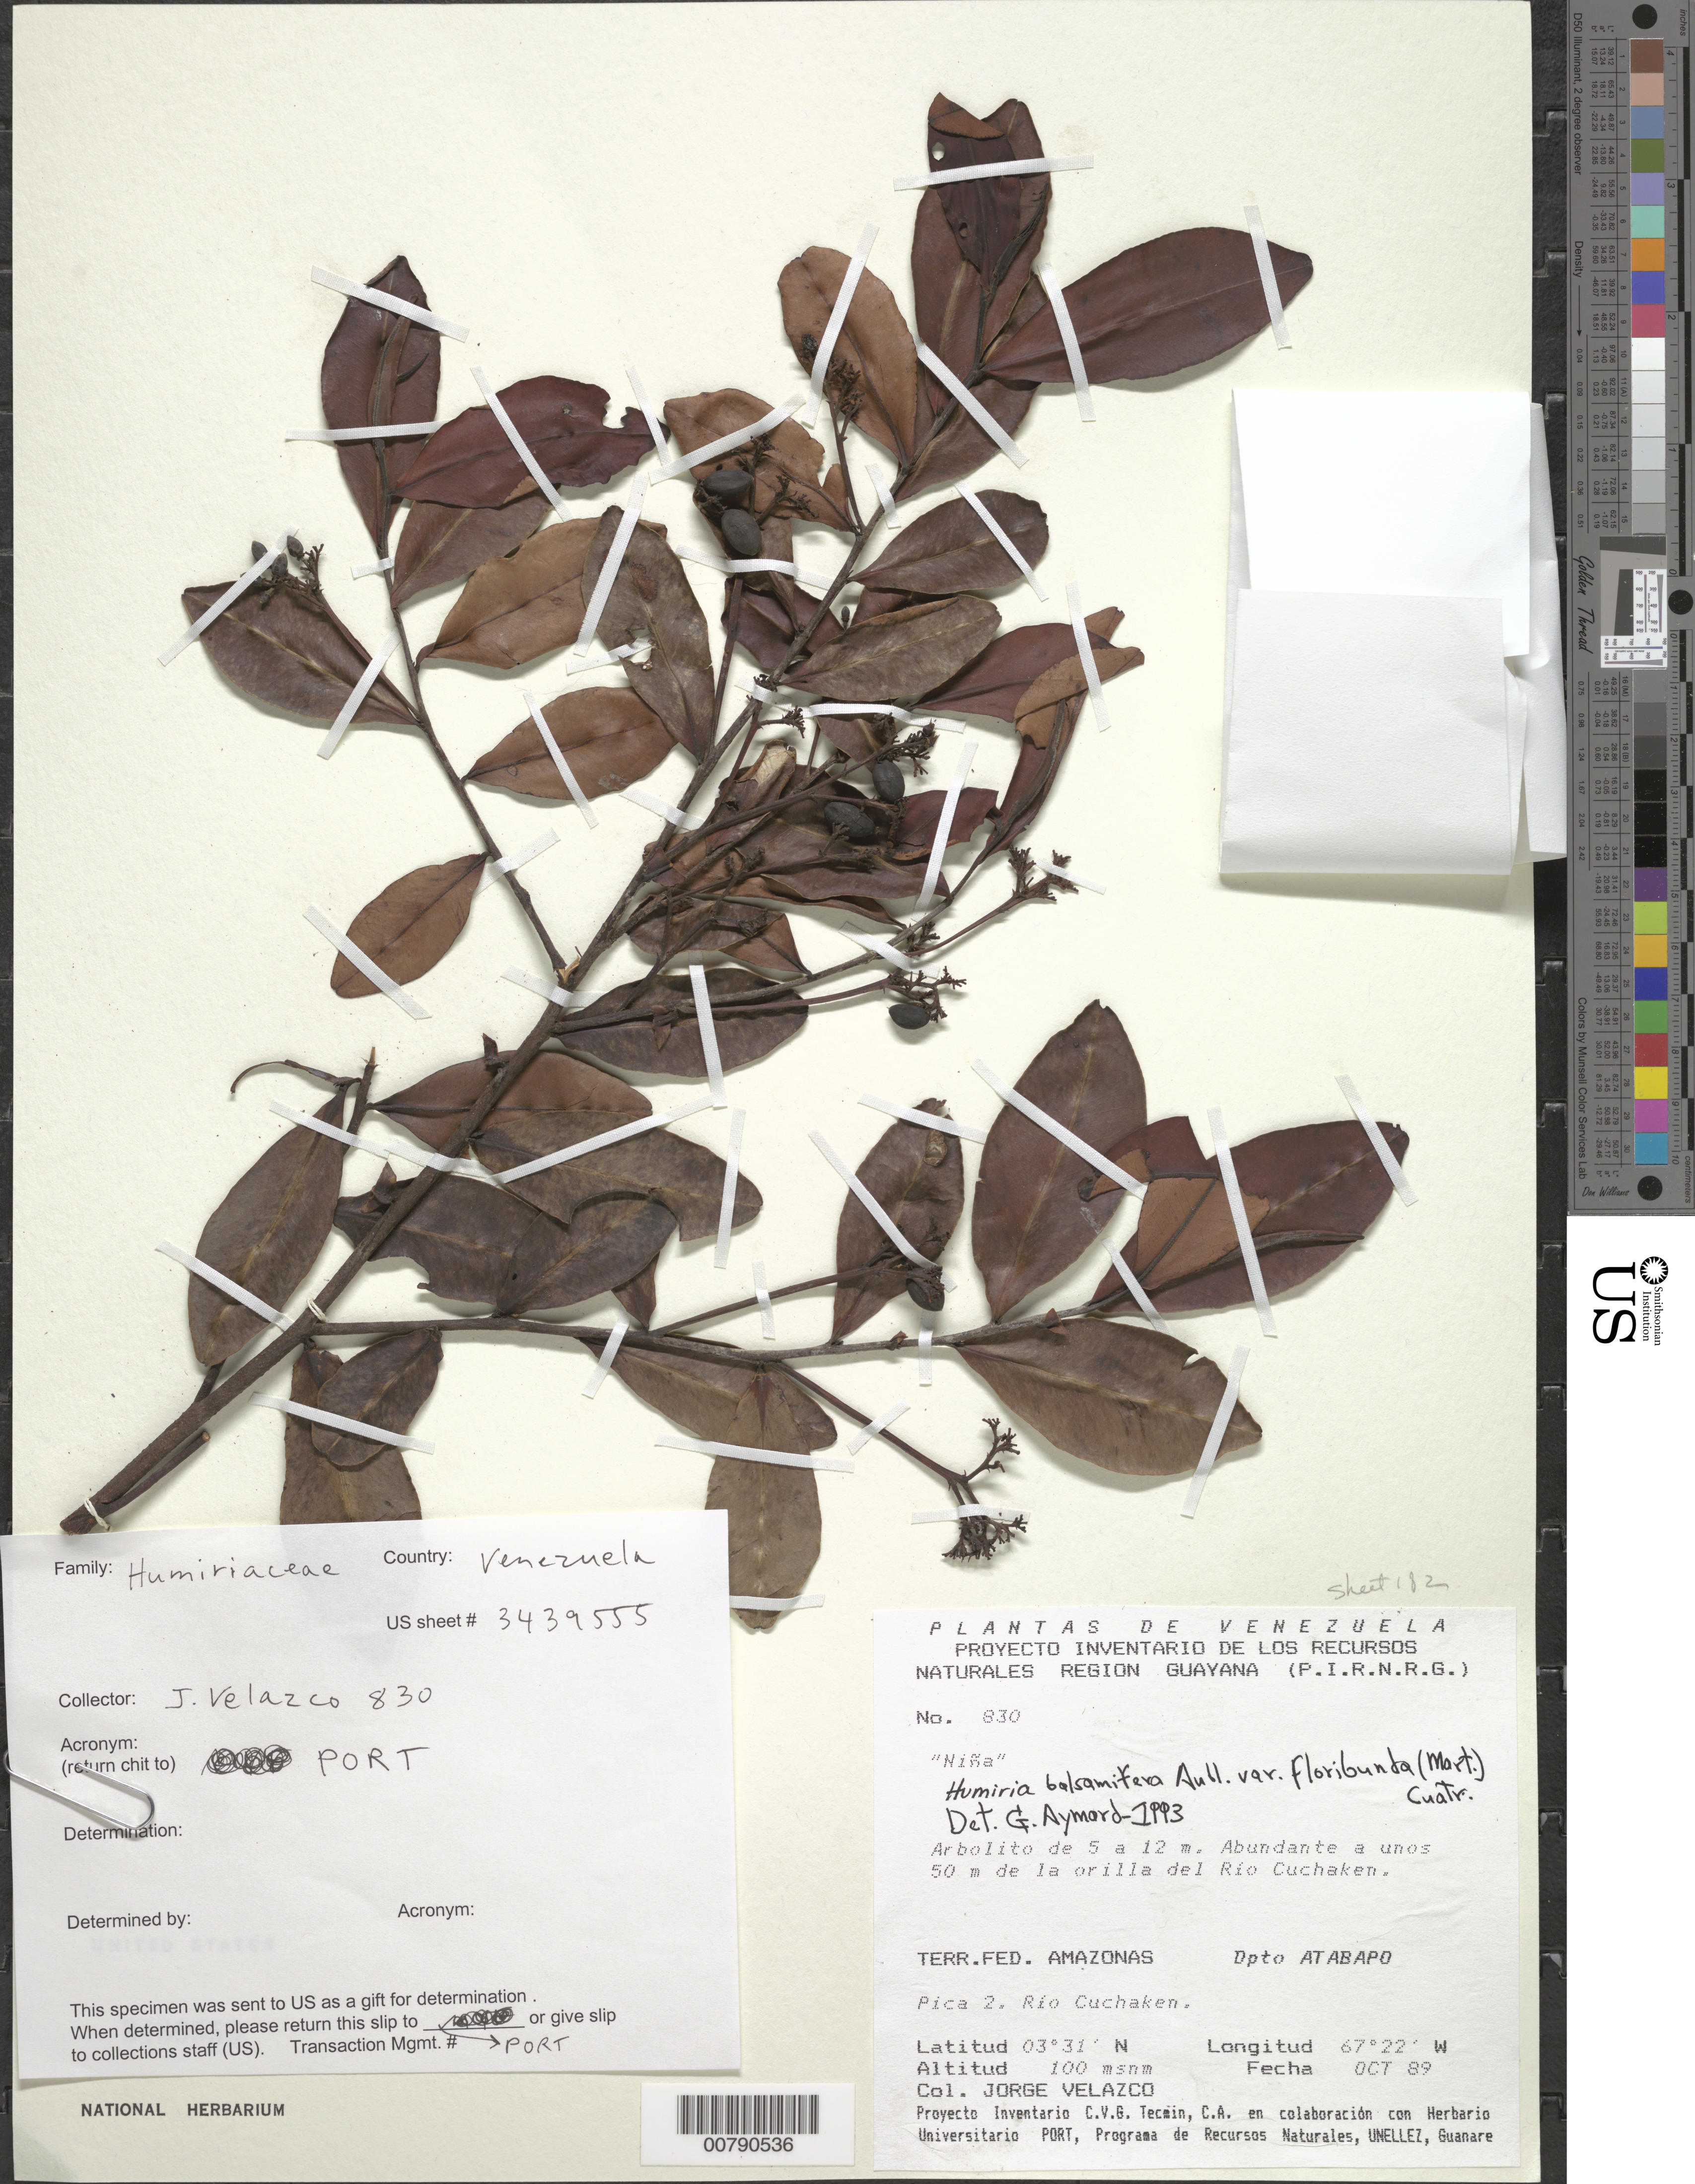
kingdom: Plantae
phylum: Tracheophyta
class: Magnoliopsida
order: Malpighiales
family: Humiriaceae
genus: Humiria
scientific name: Humiria balsamifera var. floribunda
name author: (Mart.) Cuatrec.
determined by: Aymard C., G. A., (PORT), Univ. Nac. Exp. de los Llanos Ezequiel Zamora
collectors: J. Velazco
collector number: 830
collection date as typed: Oct-89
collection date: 1989-10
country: Venezuela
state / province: Amazonas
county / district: Atabapo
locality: Pica 2, Río Cuchaken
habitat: Orilla del río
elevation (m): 100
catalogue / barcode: US 3439555